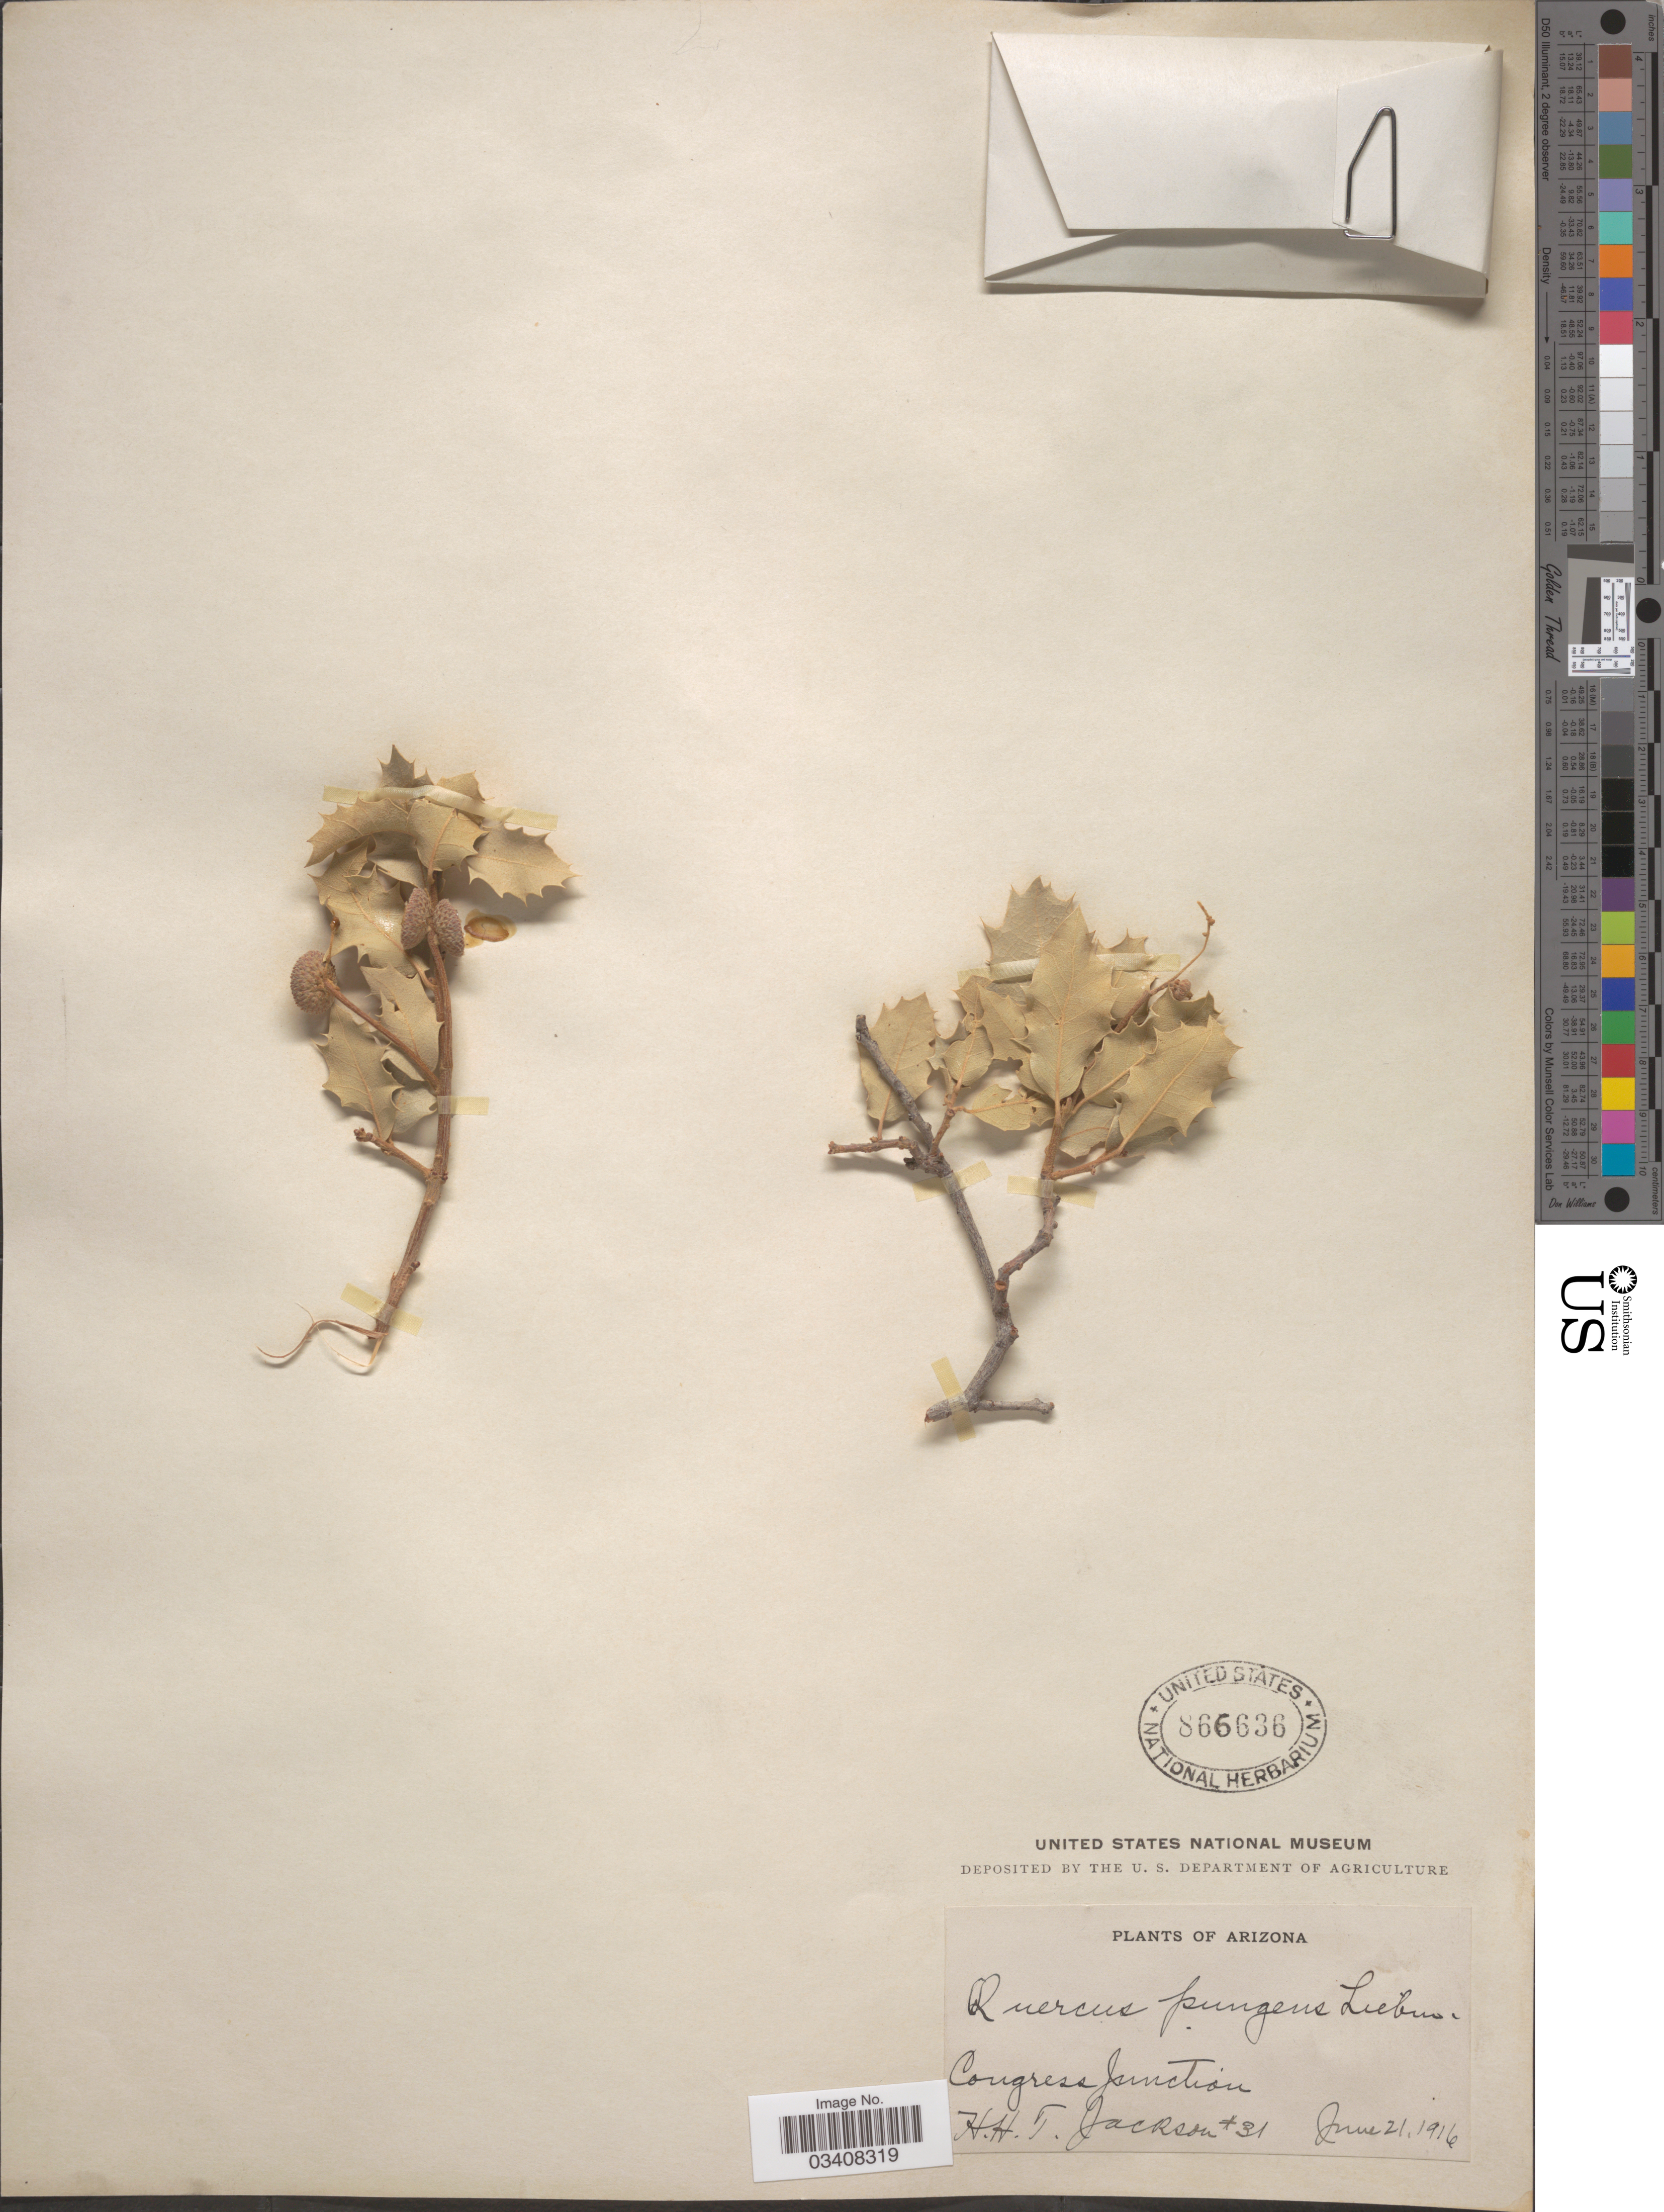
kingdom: Plantae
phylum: Tracheophyta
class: Magnoliopsida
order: Fagales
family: Fagaceae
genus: Quercus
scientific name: Quercus pungens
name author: Liebm.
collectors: H. Jackson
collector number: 31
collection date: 1916-06-21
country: United States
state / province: Arizona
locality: Congress Junction.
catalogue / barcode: US 866636